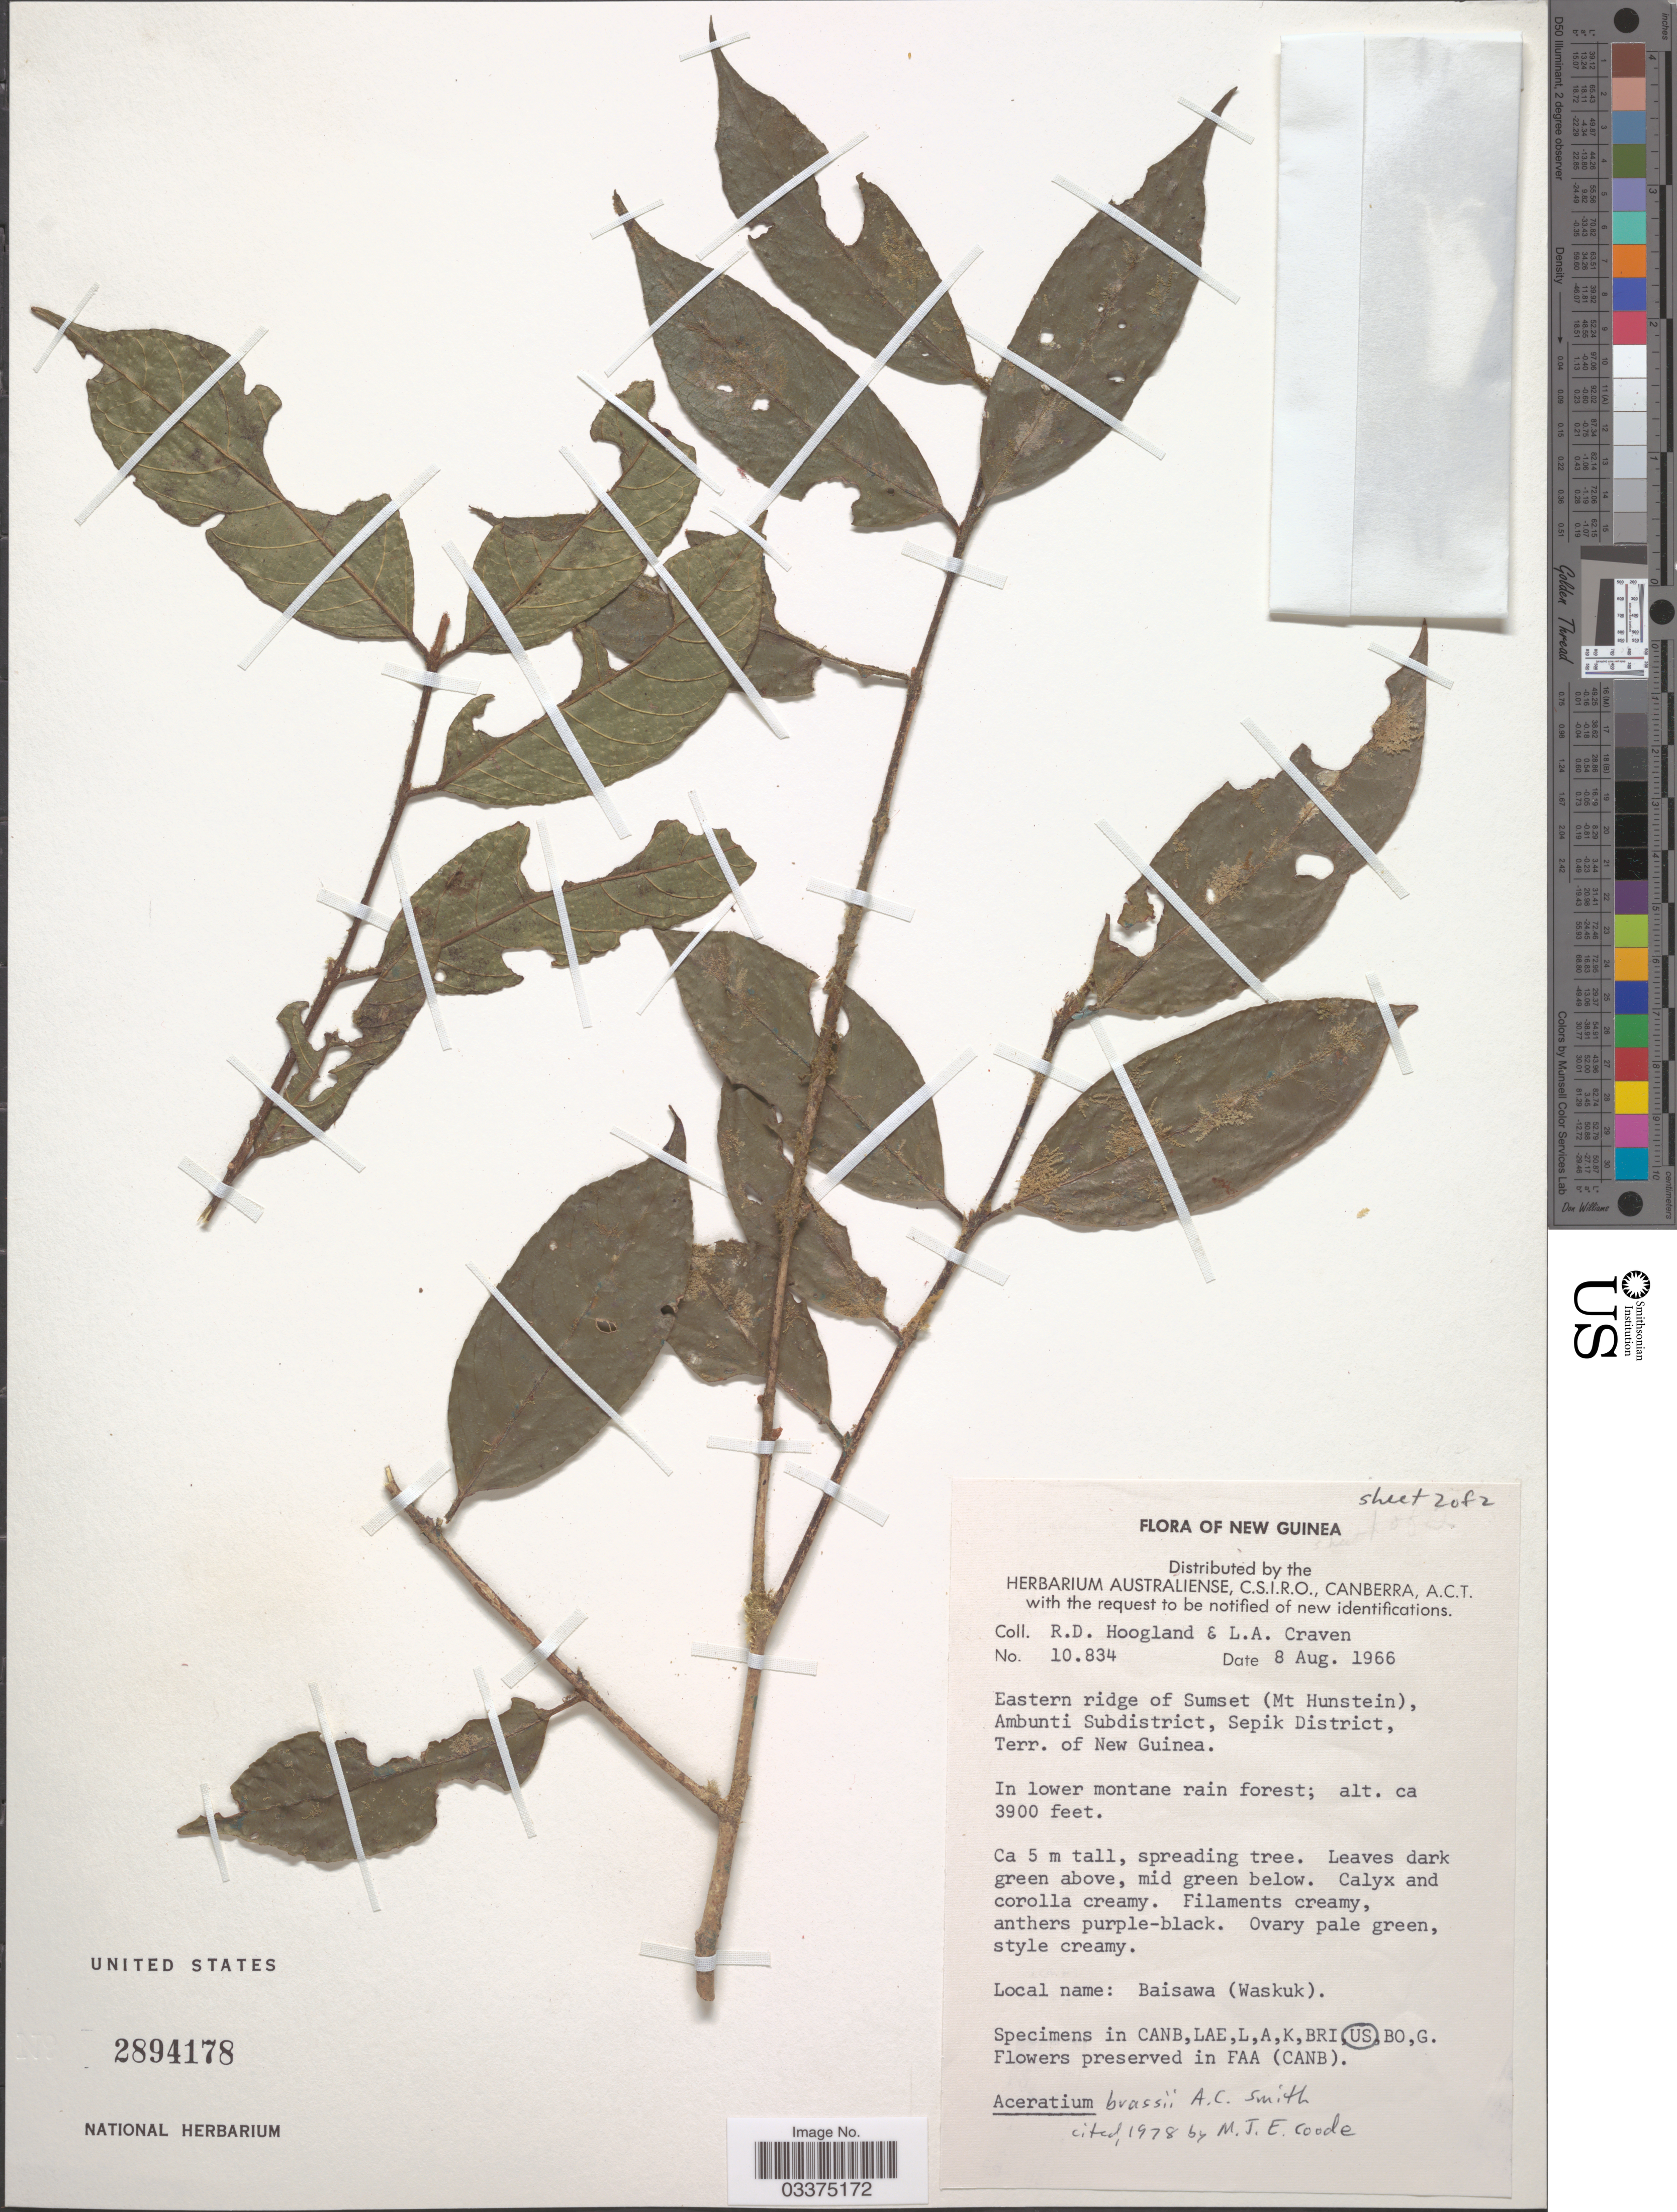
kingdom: Plantae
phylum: Tracheophyta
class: Magnoliopsida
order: Oxalidales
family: Elaeocarpaceae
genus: Aceratium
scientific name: Aceratium brassii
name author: A.C. Sm.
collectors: R. D. Hoogland & L. A. Craven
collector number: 10834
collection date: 1966-08-08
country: Papua New Guinea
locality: New Guinea. Eastern ridge of Sumset (Mt Humstein), Ambunti Subdistrict, Sepik District, Terr. of New Guinea.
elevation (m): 1189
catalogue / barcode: US 2894178